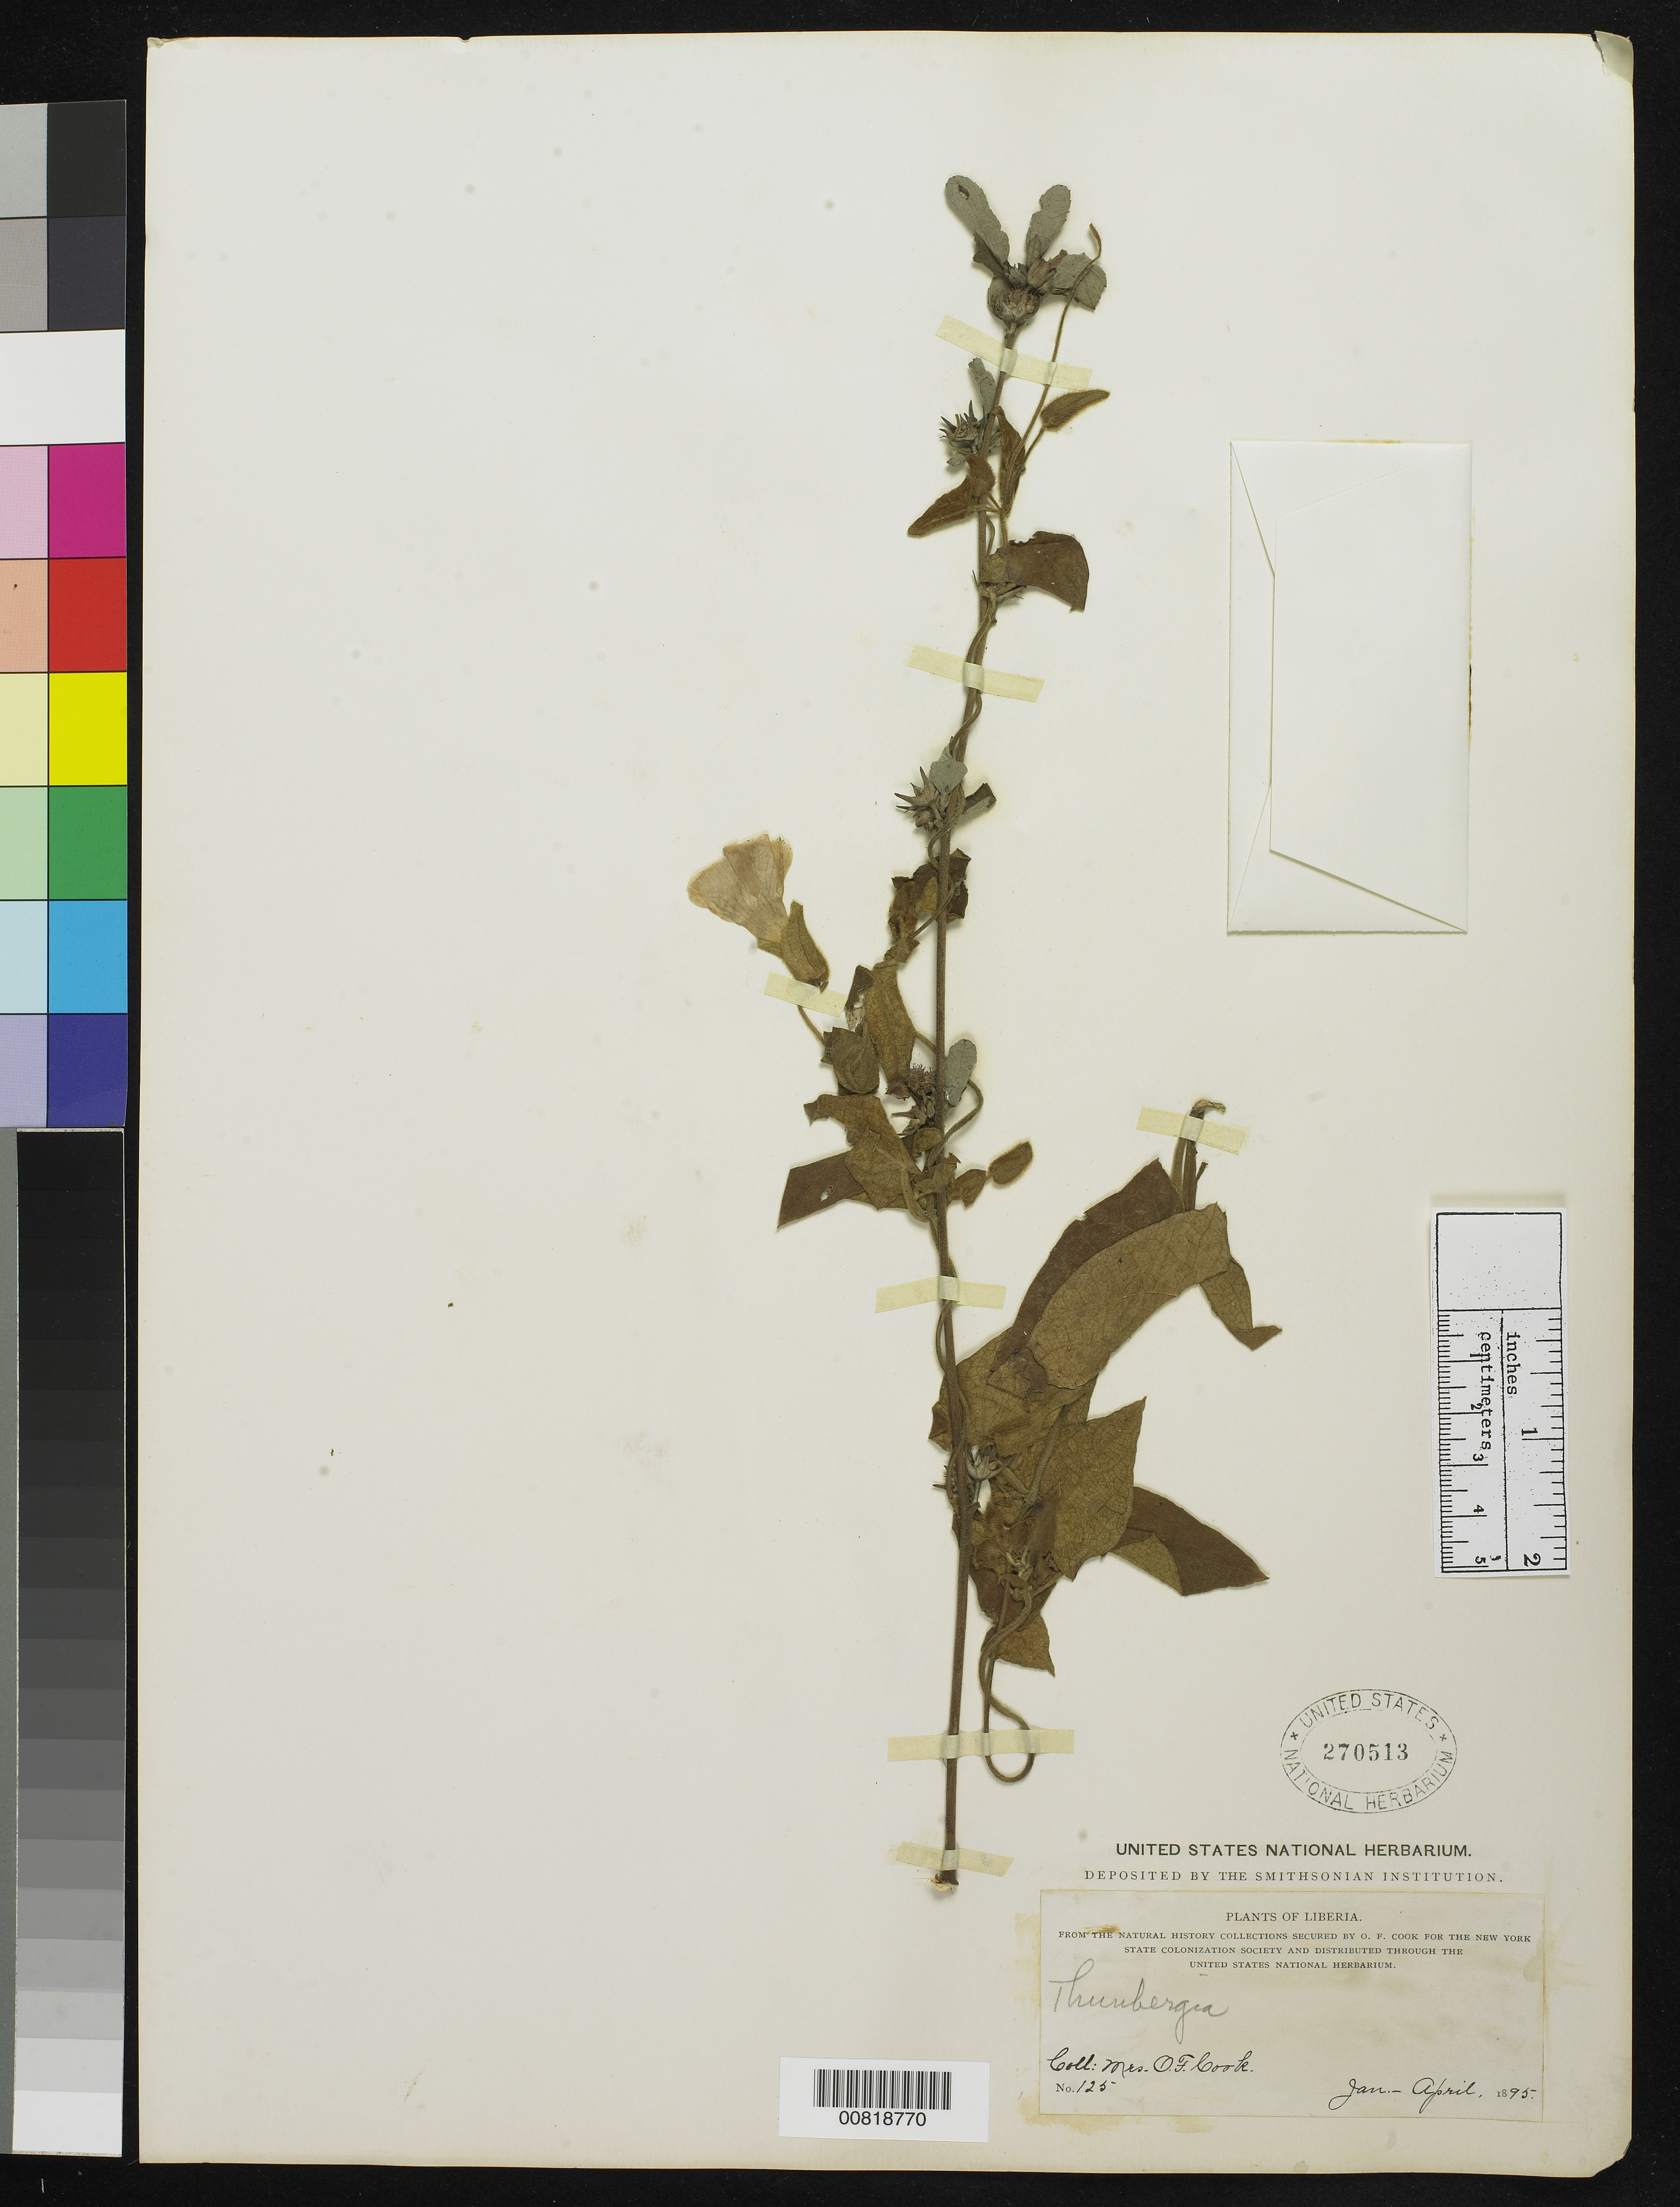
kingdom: Plantae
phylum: Tracheophyta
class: Magnoliopsida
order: Lamiales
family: Acanthaceae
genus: Thunbergia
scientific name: Thunbergia sp.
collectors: Alice C. Cook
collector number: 125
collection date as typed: Jan 1895 to -- Apr 1895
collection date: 1895-01/1895-04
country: Liberia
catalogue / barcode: US 270513